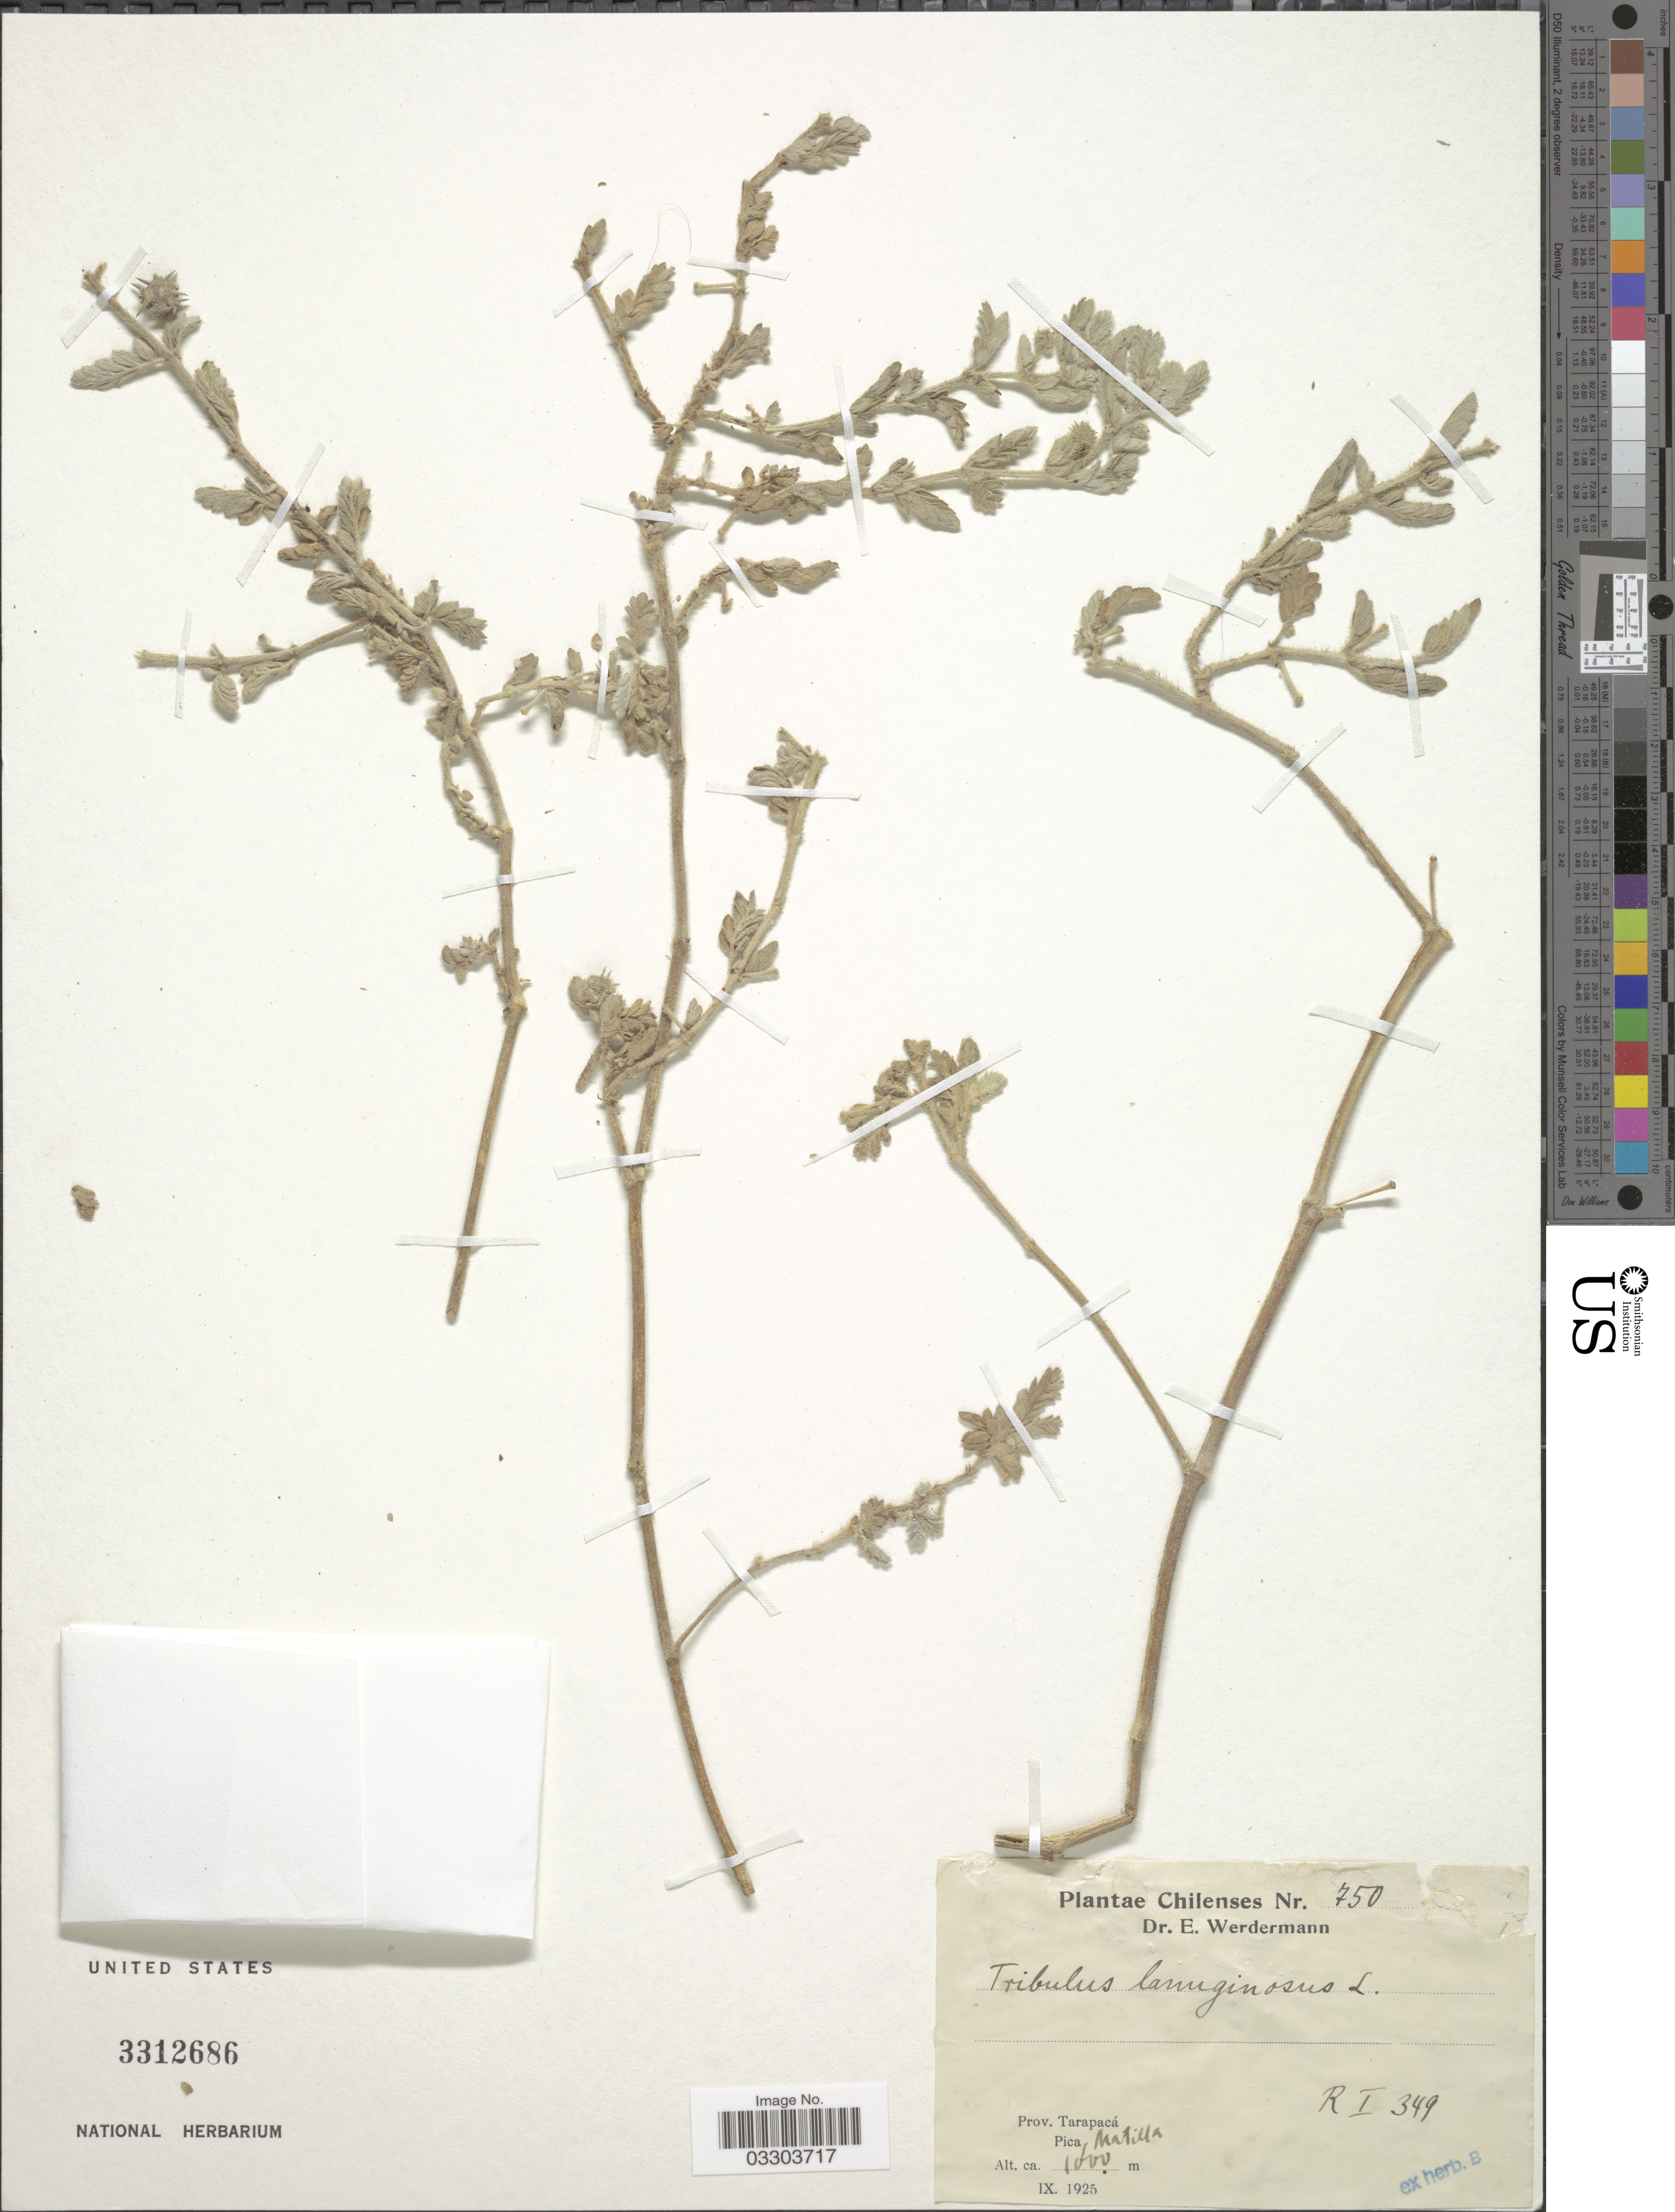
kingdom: Plantae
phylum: Tracheophyta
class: Magnoliopsida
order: Zygophyllales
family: Zygophyllaceae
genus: Tribulus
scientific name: Tribulus cistoides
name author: L.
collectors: E. Werdermann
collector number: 750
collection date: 1925-09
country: Chile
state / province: Tarapacá (I)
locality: Pica Matilla.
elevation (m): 1800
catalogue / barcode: US 3312686